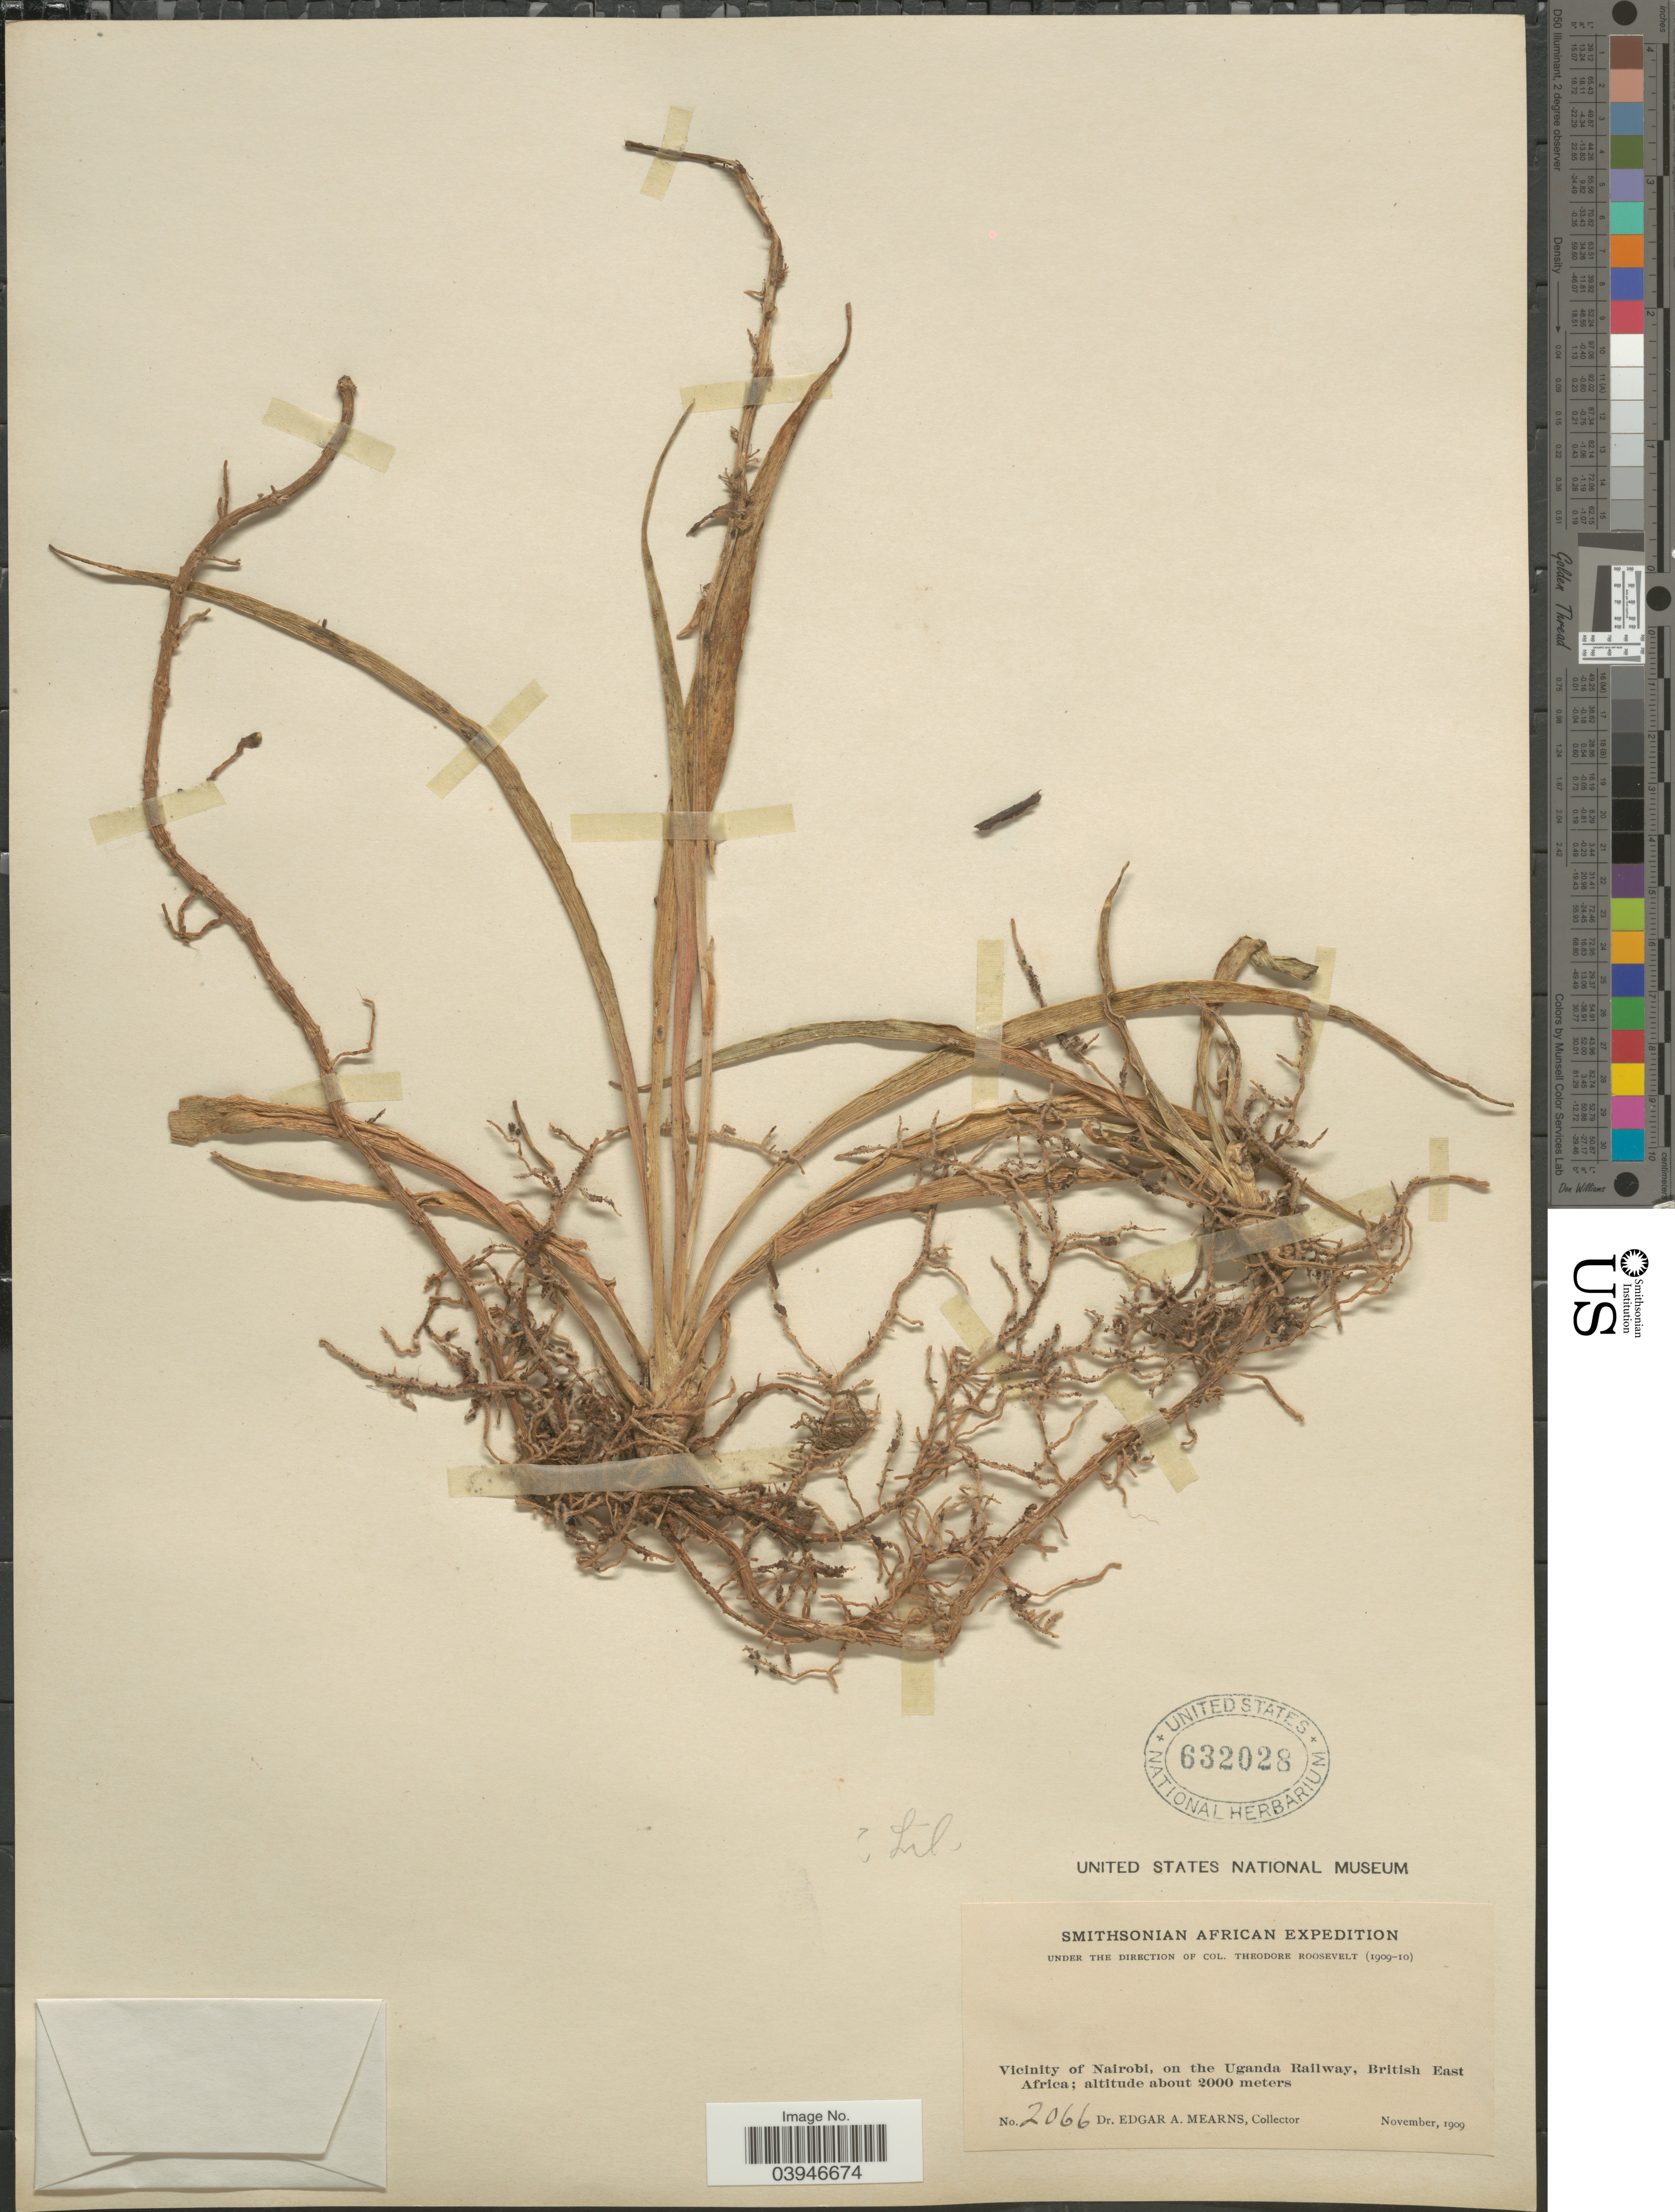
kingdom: Plantae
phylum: Tracheophyta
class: Liliopsida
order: Liliales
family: Liliaceae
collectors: E. A. Mearns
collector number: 2066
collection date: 1909-11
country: Kenya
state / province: Nairobi Area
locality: Vicinity of Nairobi, on the Uganda Railway, British East Africa.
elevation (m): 2000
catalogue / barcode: US 632028